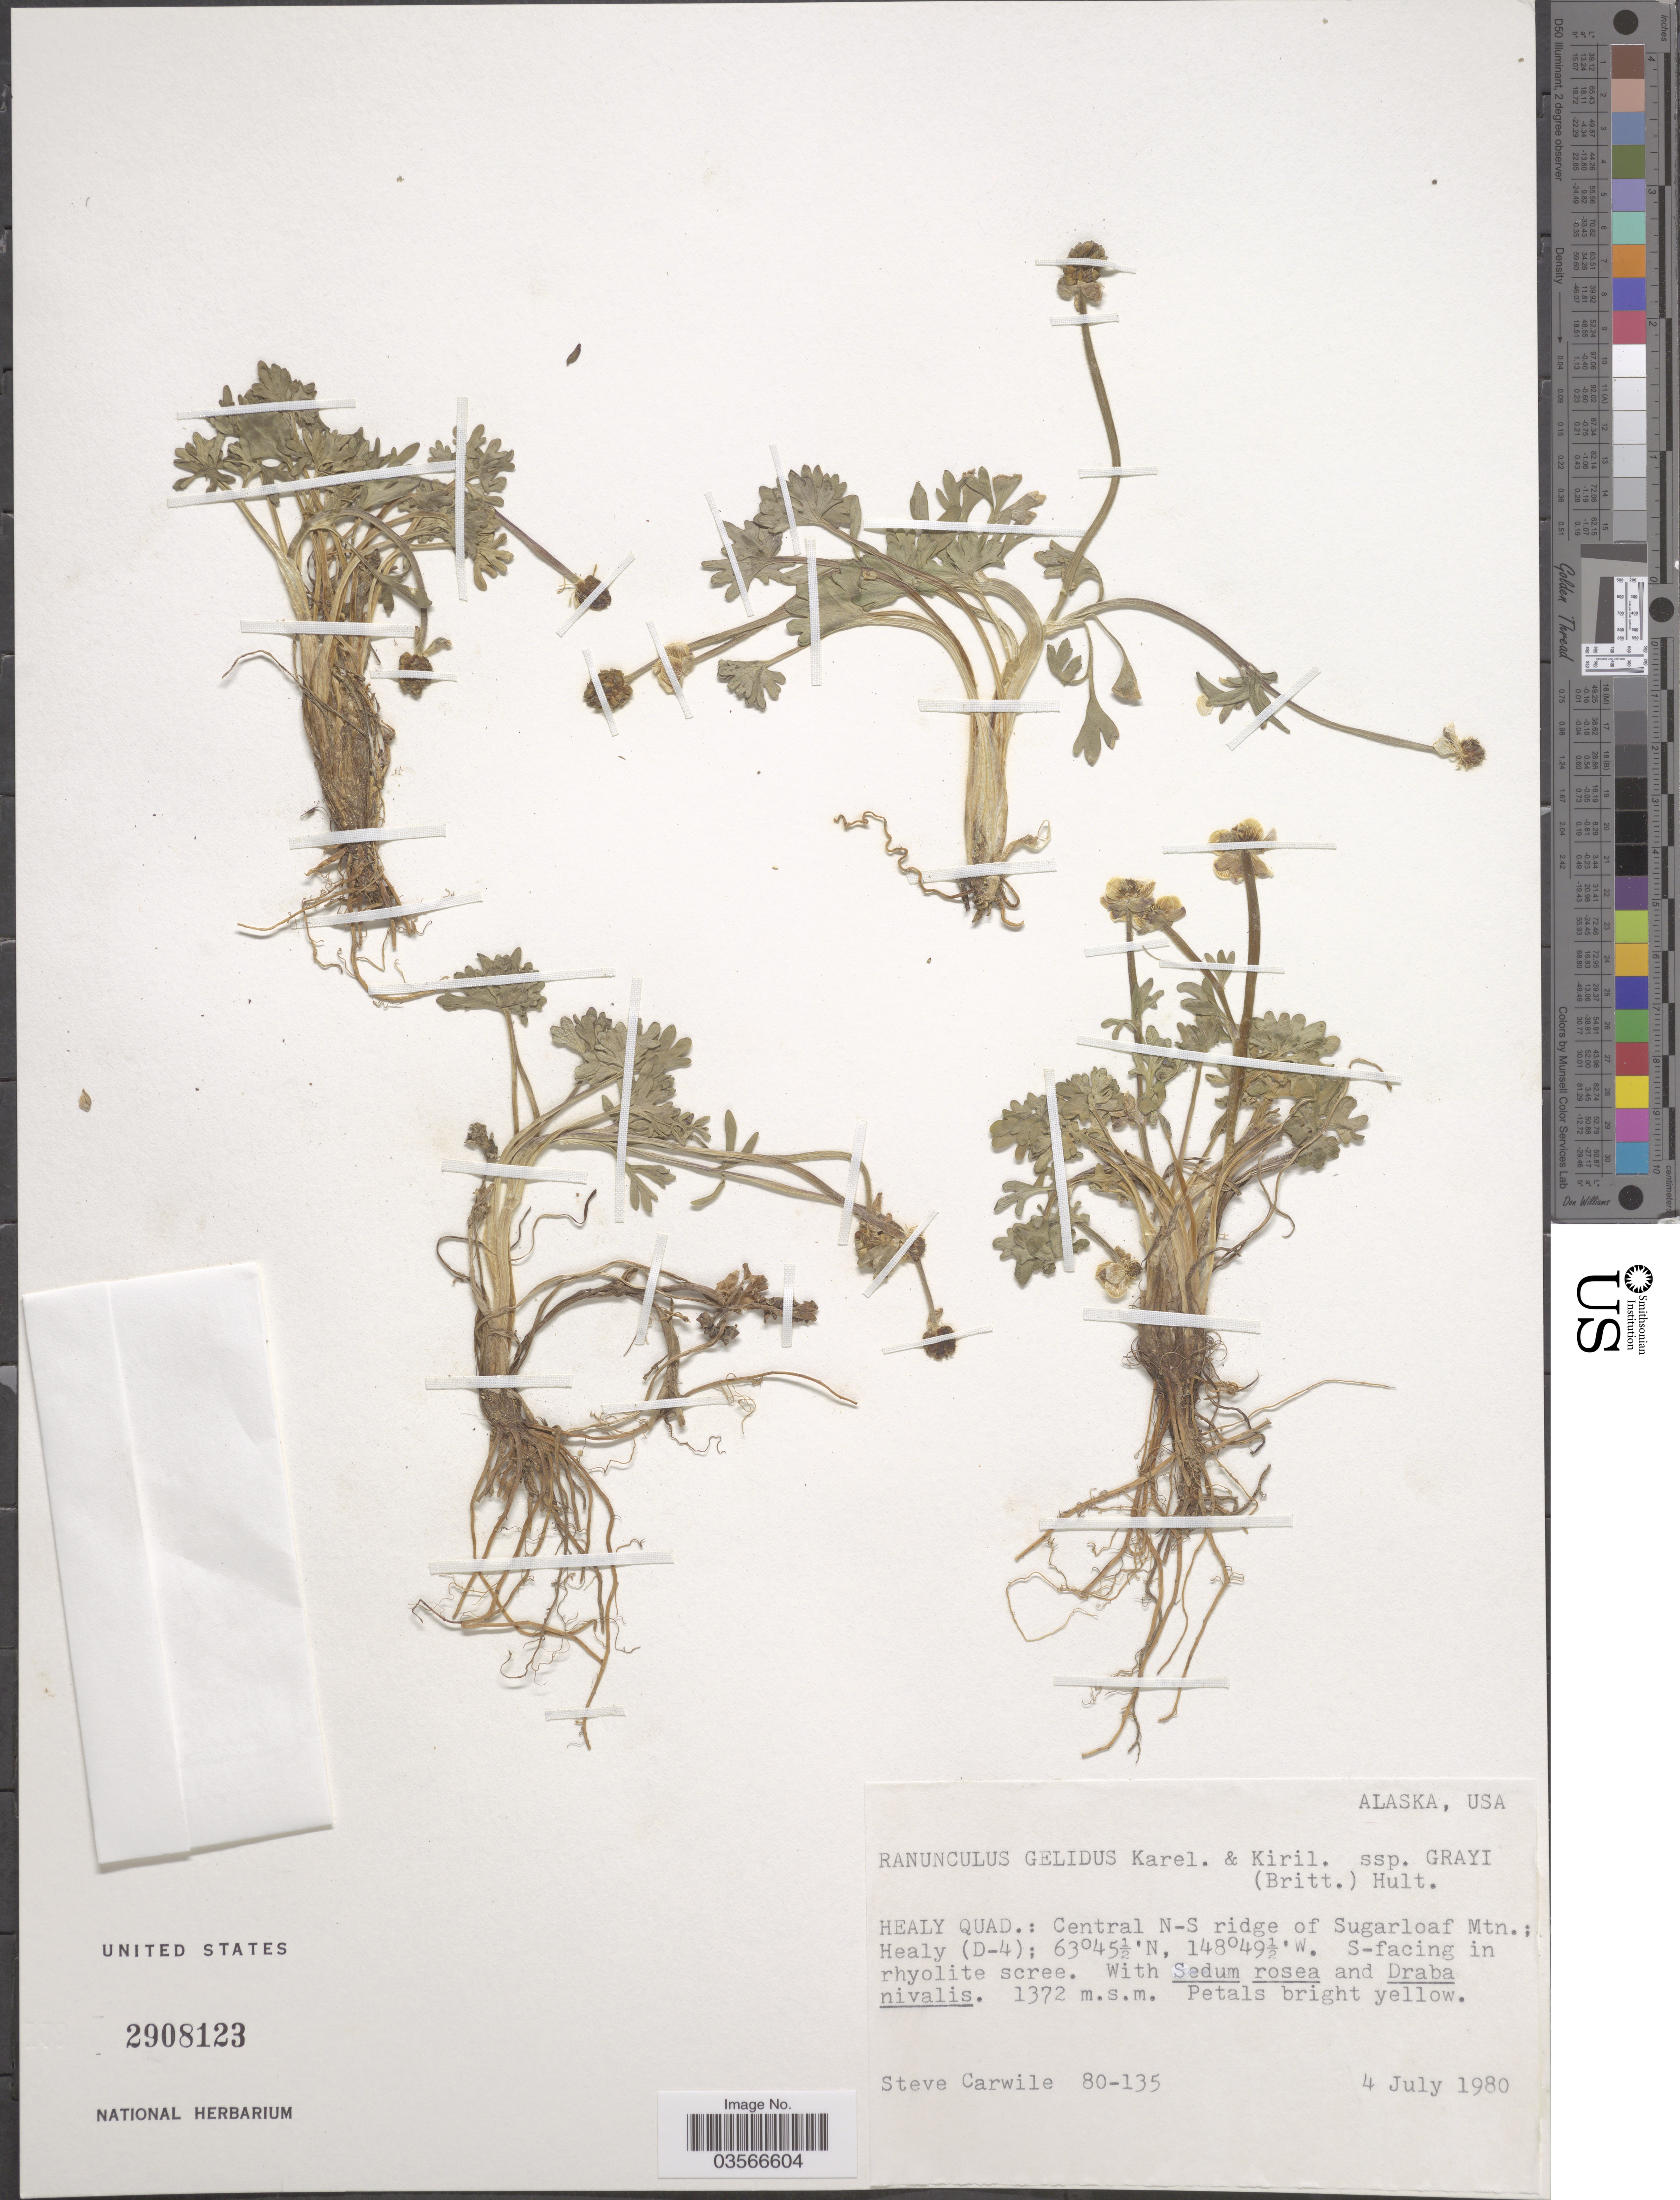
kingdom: Plantae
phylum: Tracheophyta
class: Magnoliopsida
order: Ranunculales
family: Ranunculaceae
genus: Ranunculus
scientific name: Ranunculus gelidus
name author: Kir. & Kar.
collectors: S. Carwile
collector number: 80-135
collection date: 1980-07-04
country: United States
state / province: Alaska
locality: Healy Quad.: Central N-S ridge of Sugarloaf Mtn.; Healy (D-4).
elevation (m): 1372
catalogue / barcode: US 2908123